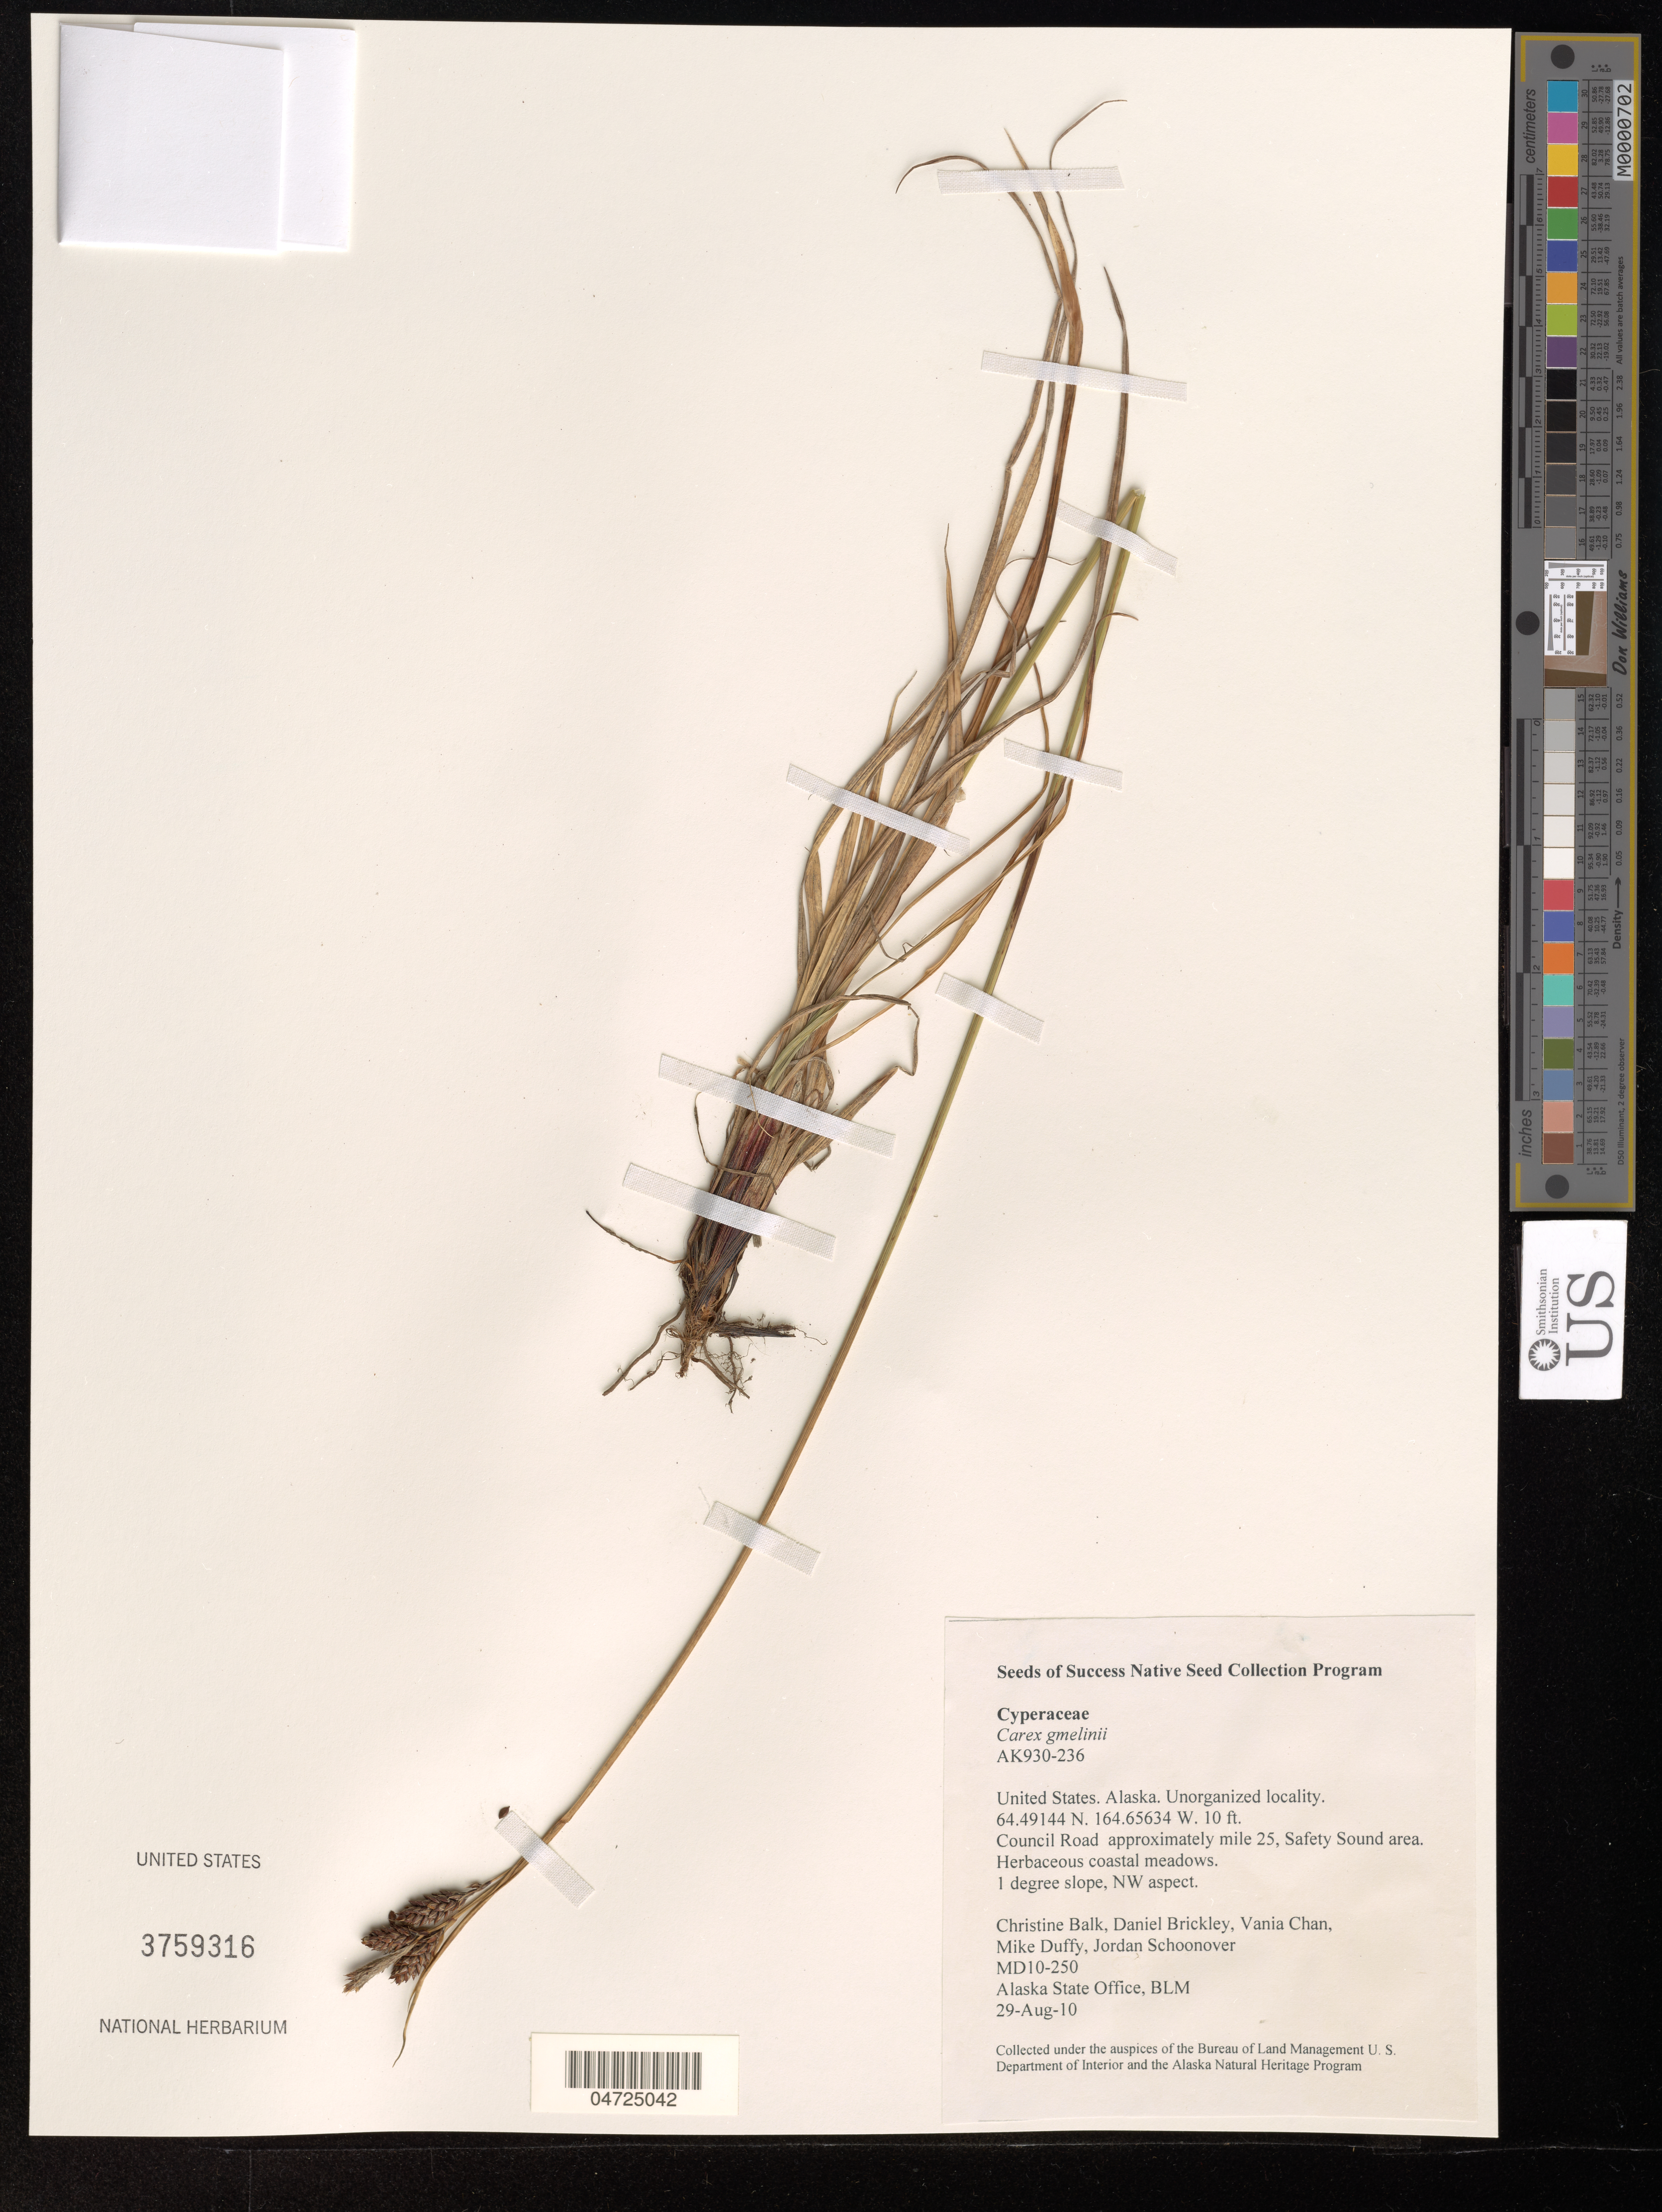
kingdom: Plantae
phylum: Tracheophyta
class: Liliopsida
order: Poales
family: Cyperaceae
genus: Carex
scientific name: Carex gmelinii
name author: Hook. & Arn.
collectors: C. Balk, D. Brickley, V. Chan & M. Duffy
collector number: AK930-236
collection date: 2010-08-29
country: United States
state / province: Alaska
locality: Council Road approximately mile 25, Safety Sound area. 1 degree slope, NW aspect.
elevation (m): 3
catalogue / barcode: US 3759316